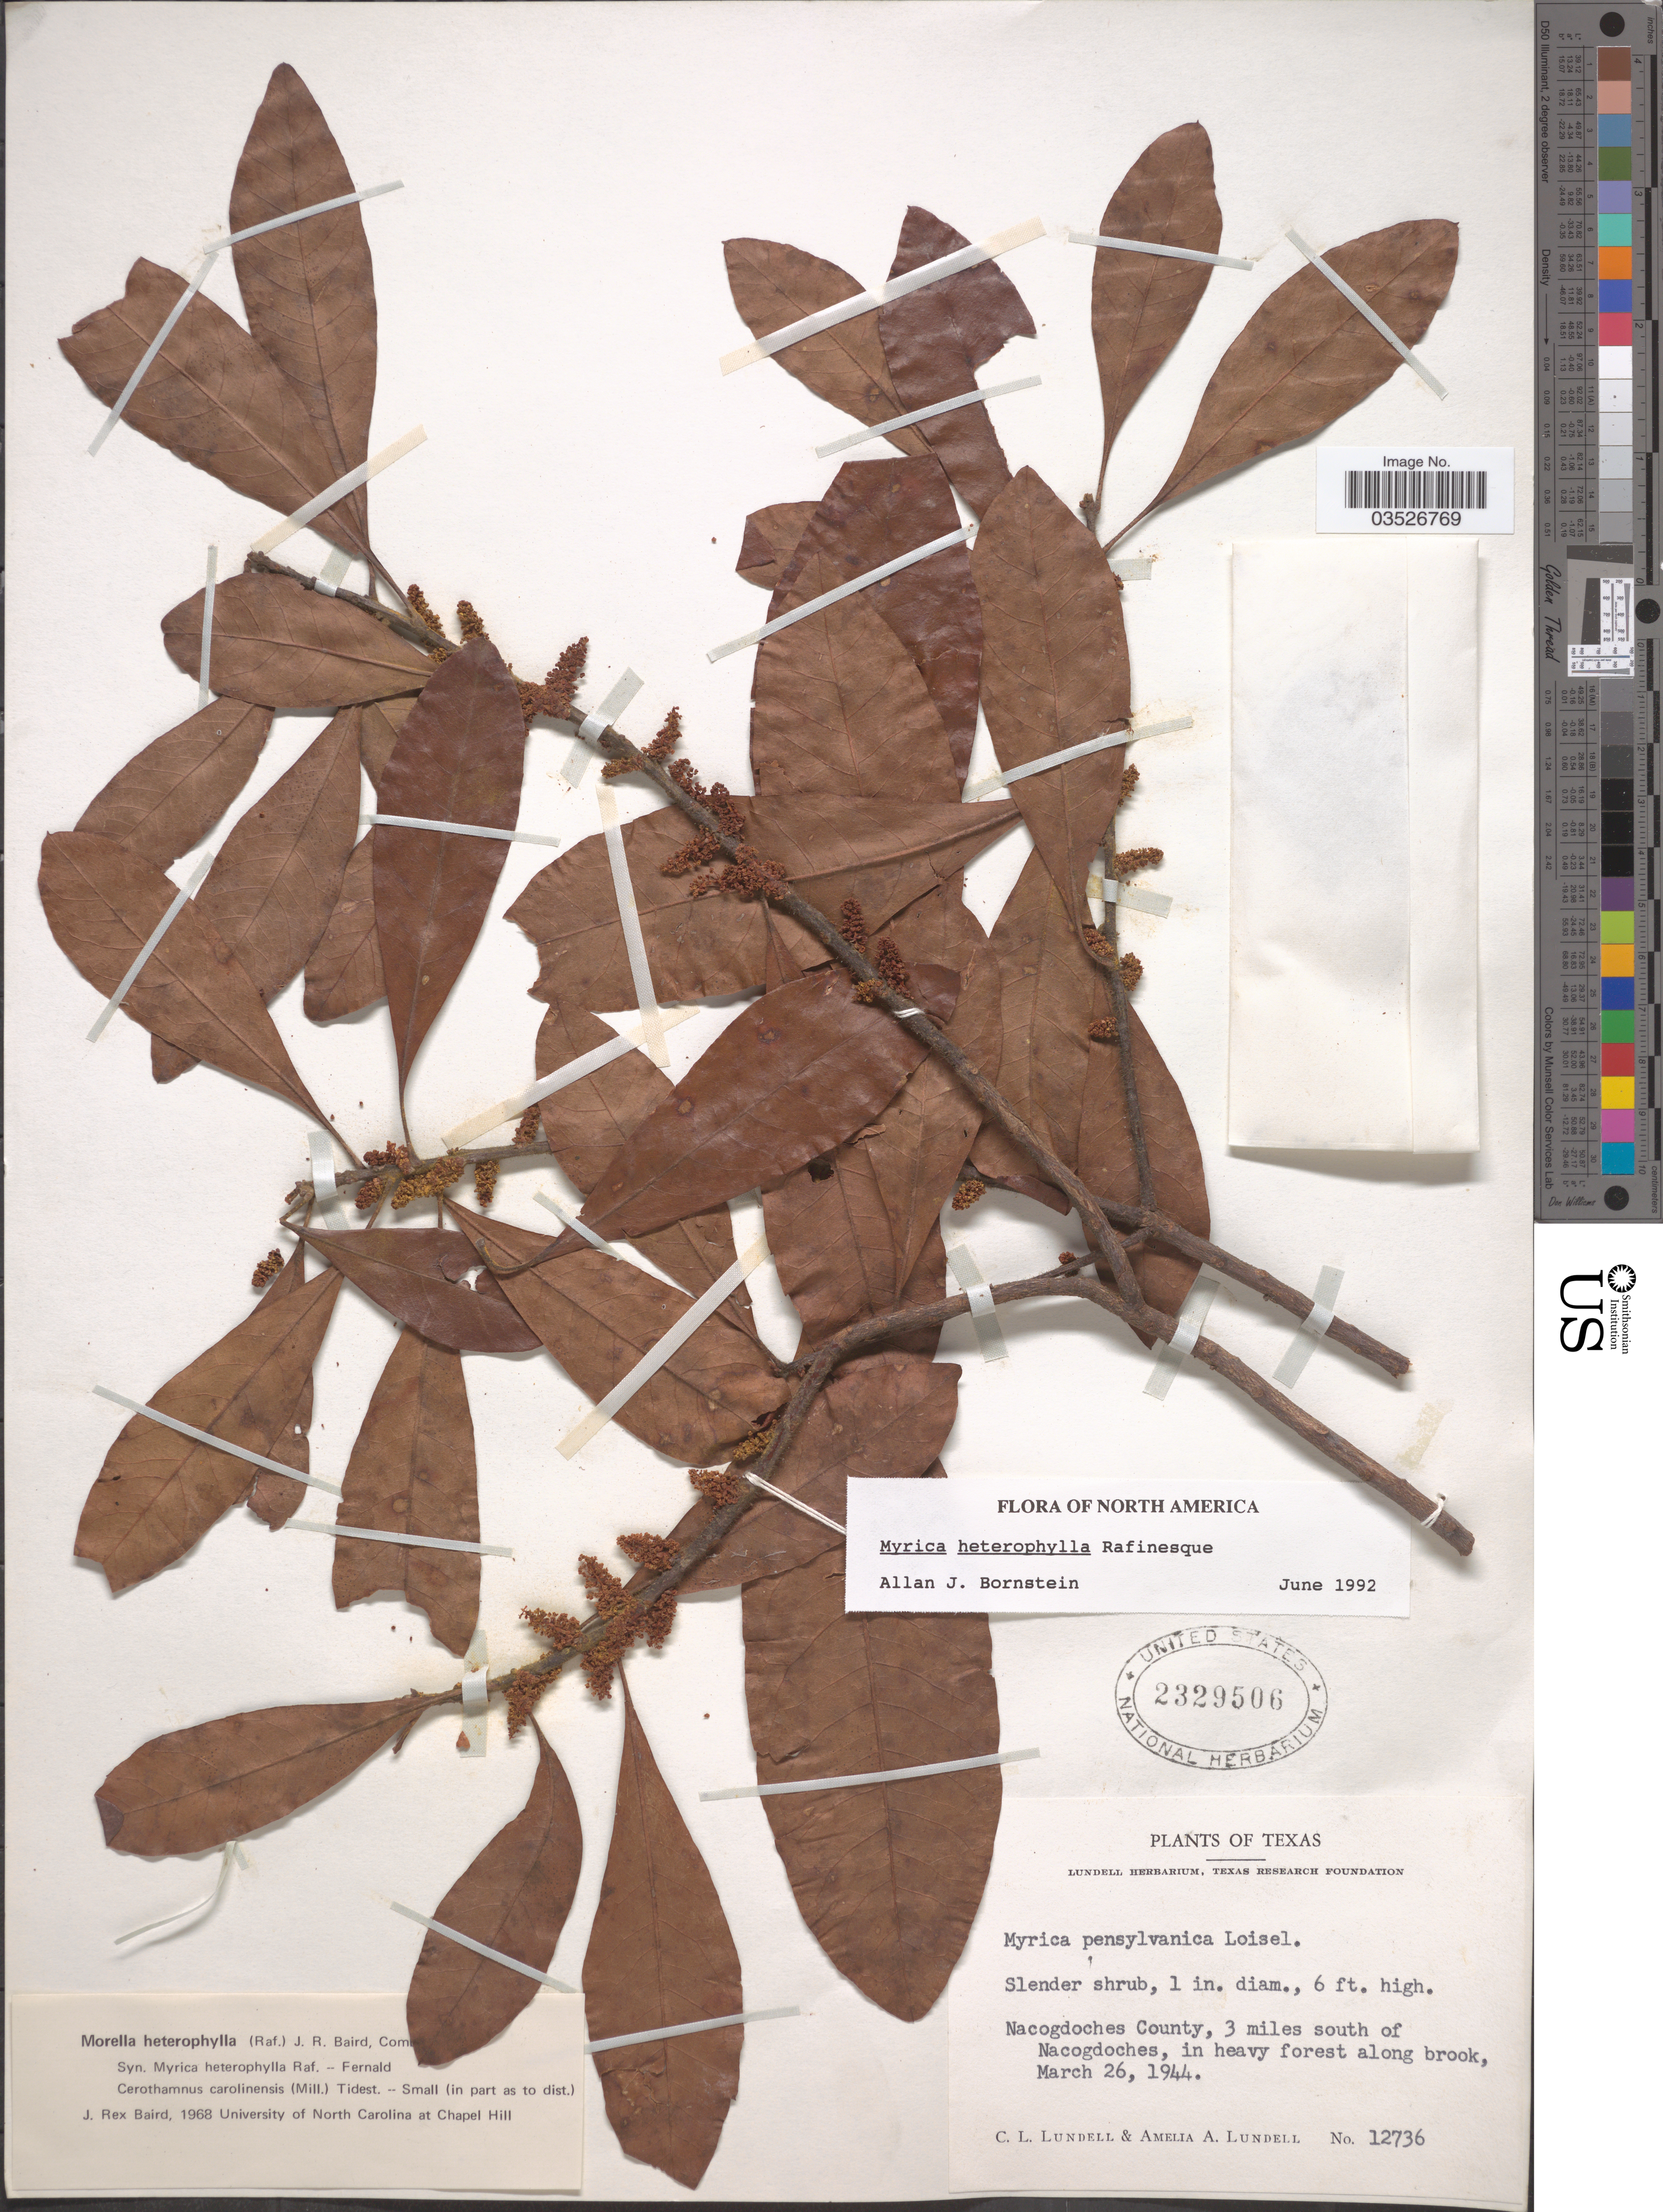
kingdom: Plantae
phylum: Tracheophyta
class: Magnoliopsida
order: Fagales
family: Myricaceae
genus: Morella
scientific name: Morella caroliniensis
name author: (Mill.) Small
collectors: C. L. Lundell & A. A. Lundell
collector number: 12736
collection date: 1944-03-26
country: United States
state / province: Texas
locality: Nacogdoches County, 3 miles south of Nacogdoches, in heavy forest along brook.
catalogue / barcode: US 2329506